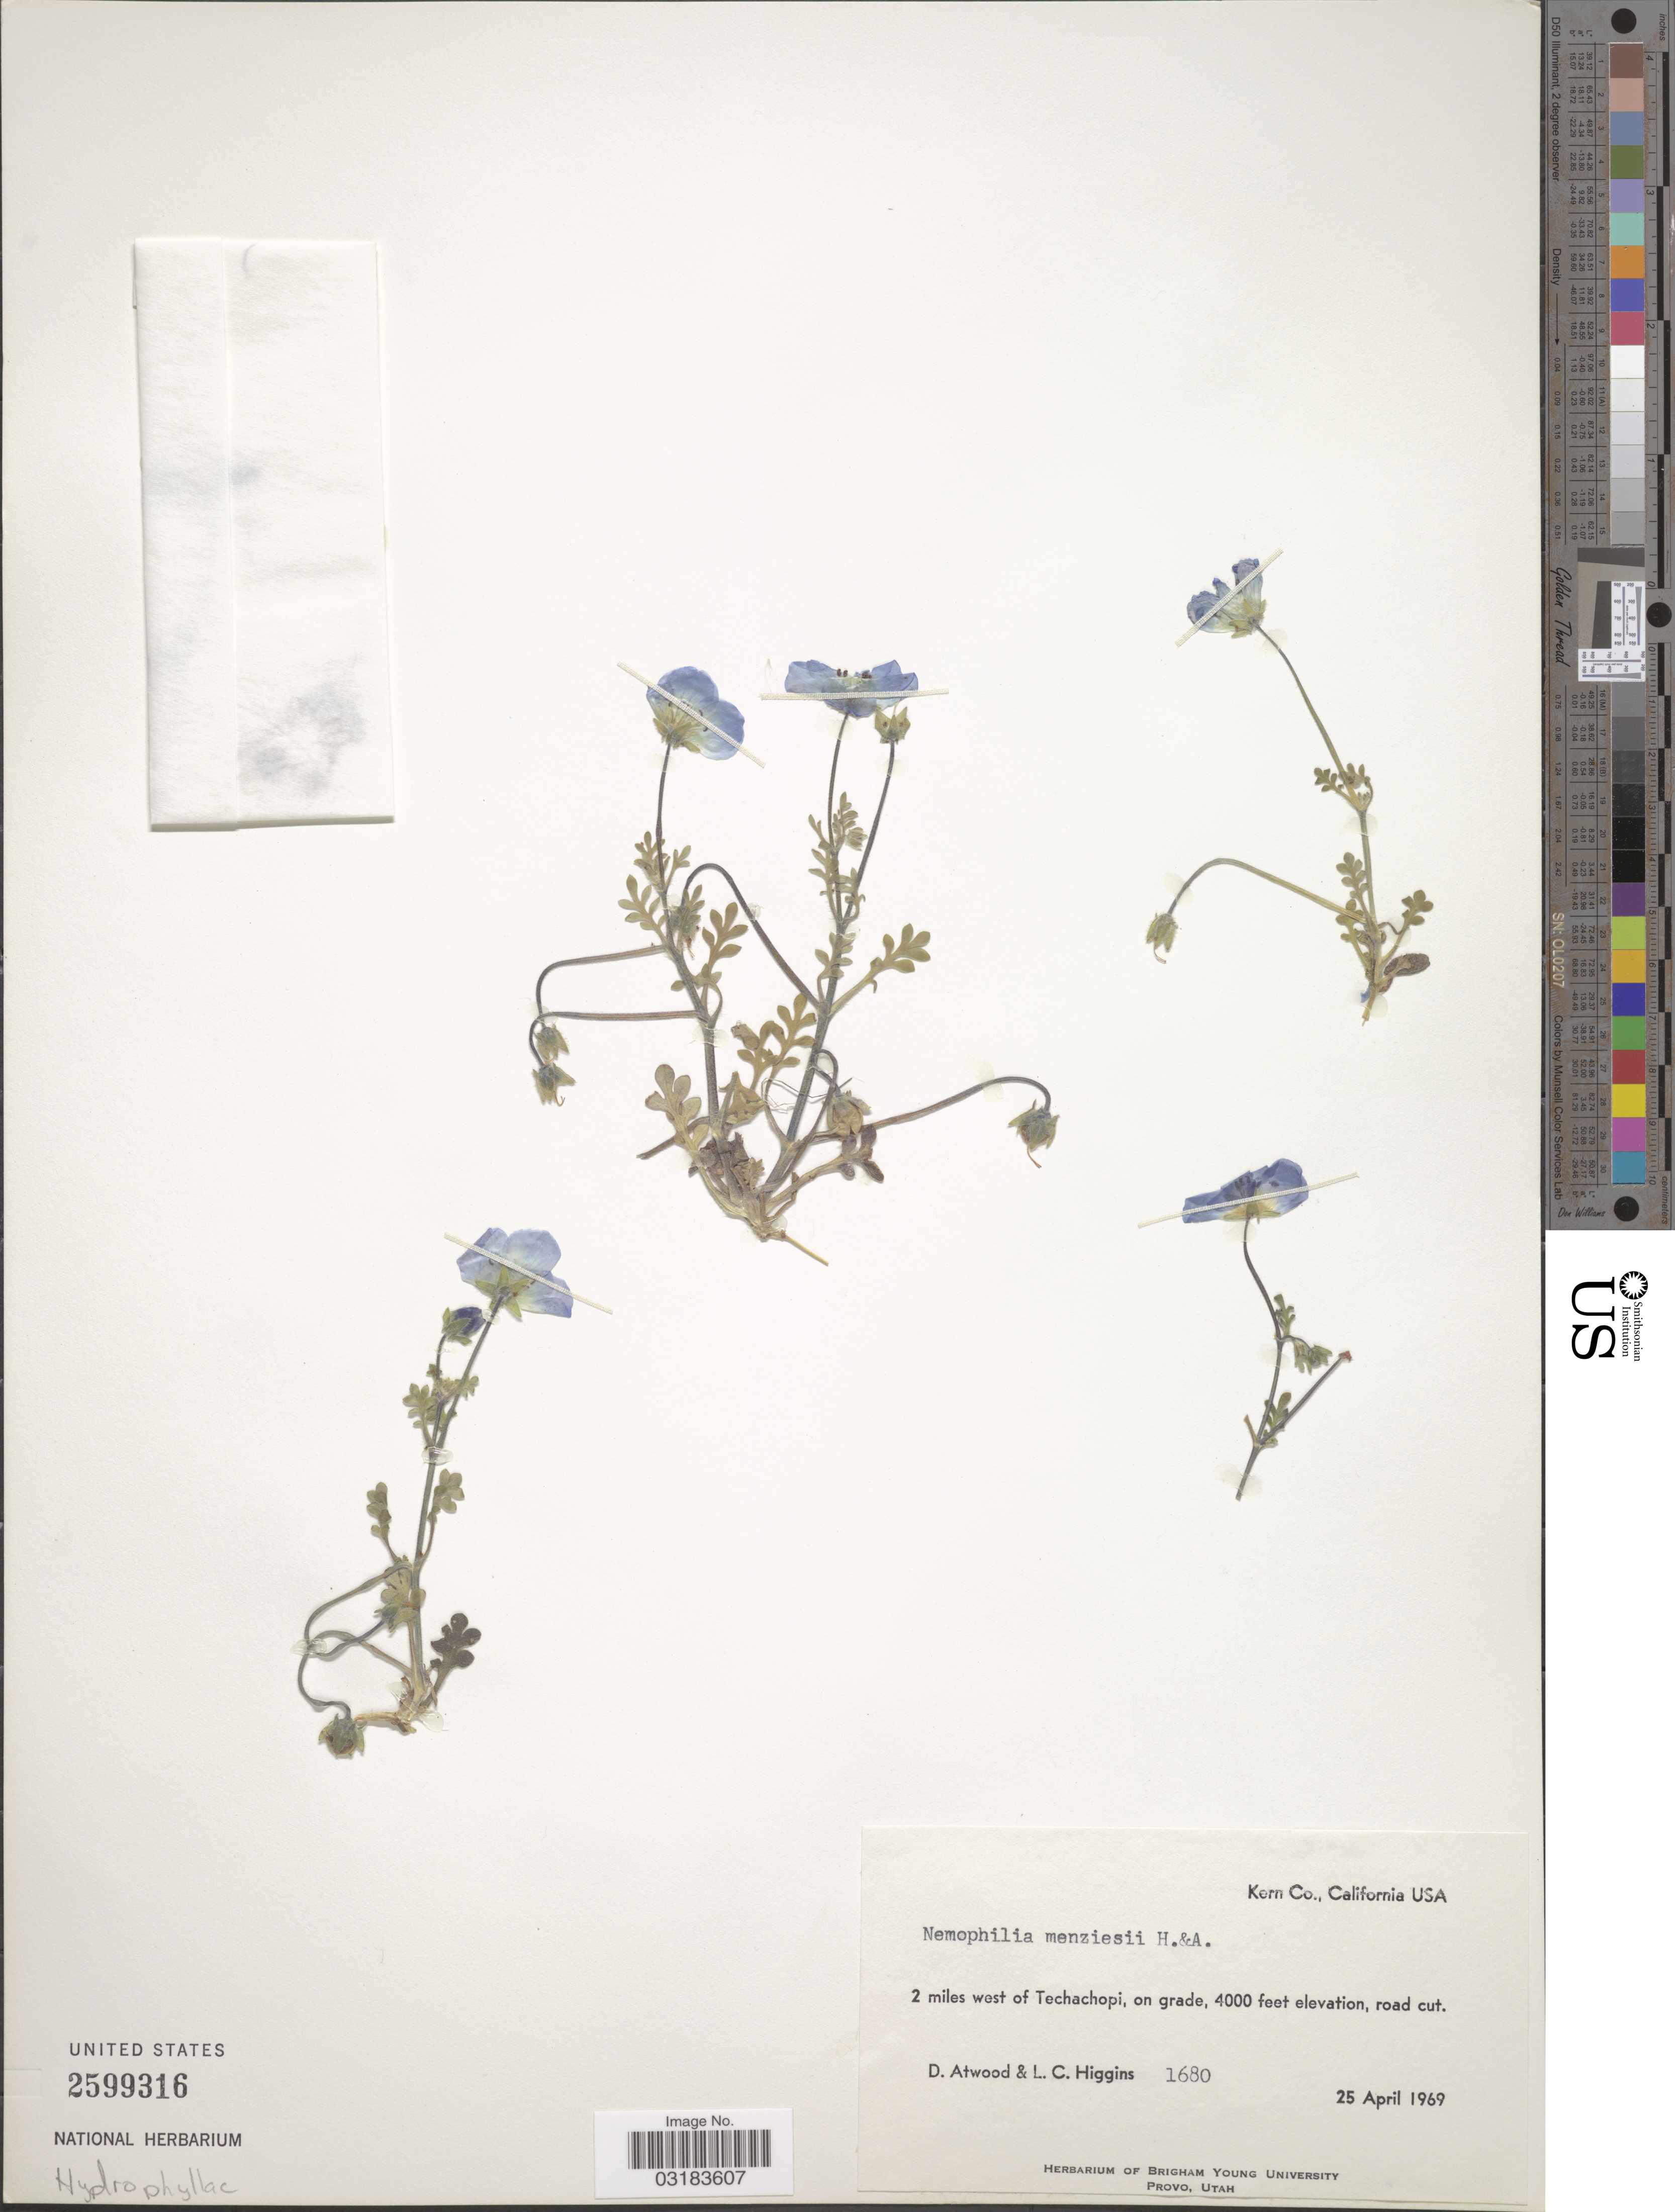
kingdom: Plantae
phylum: Tracheophyta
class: Magnoliopsida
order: Boraginales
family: Hydrophyllaceae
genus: Nemophila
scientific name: Nemophila menziesii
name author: Hook. & Arn.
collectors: D. Atwood & L. Higgins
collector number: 1680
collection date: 1969-04-25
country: United States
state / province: California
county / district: Kern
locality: Kern Co., 2 miles west of Techachopi.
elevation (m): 1219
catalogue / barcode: US 2599316